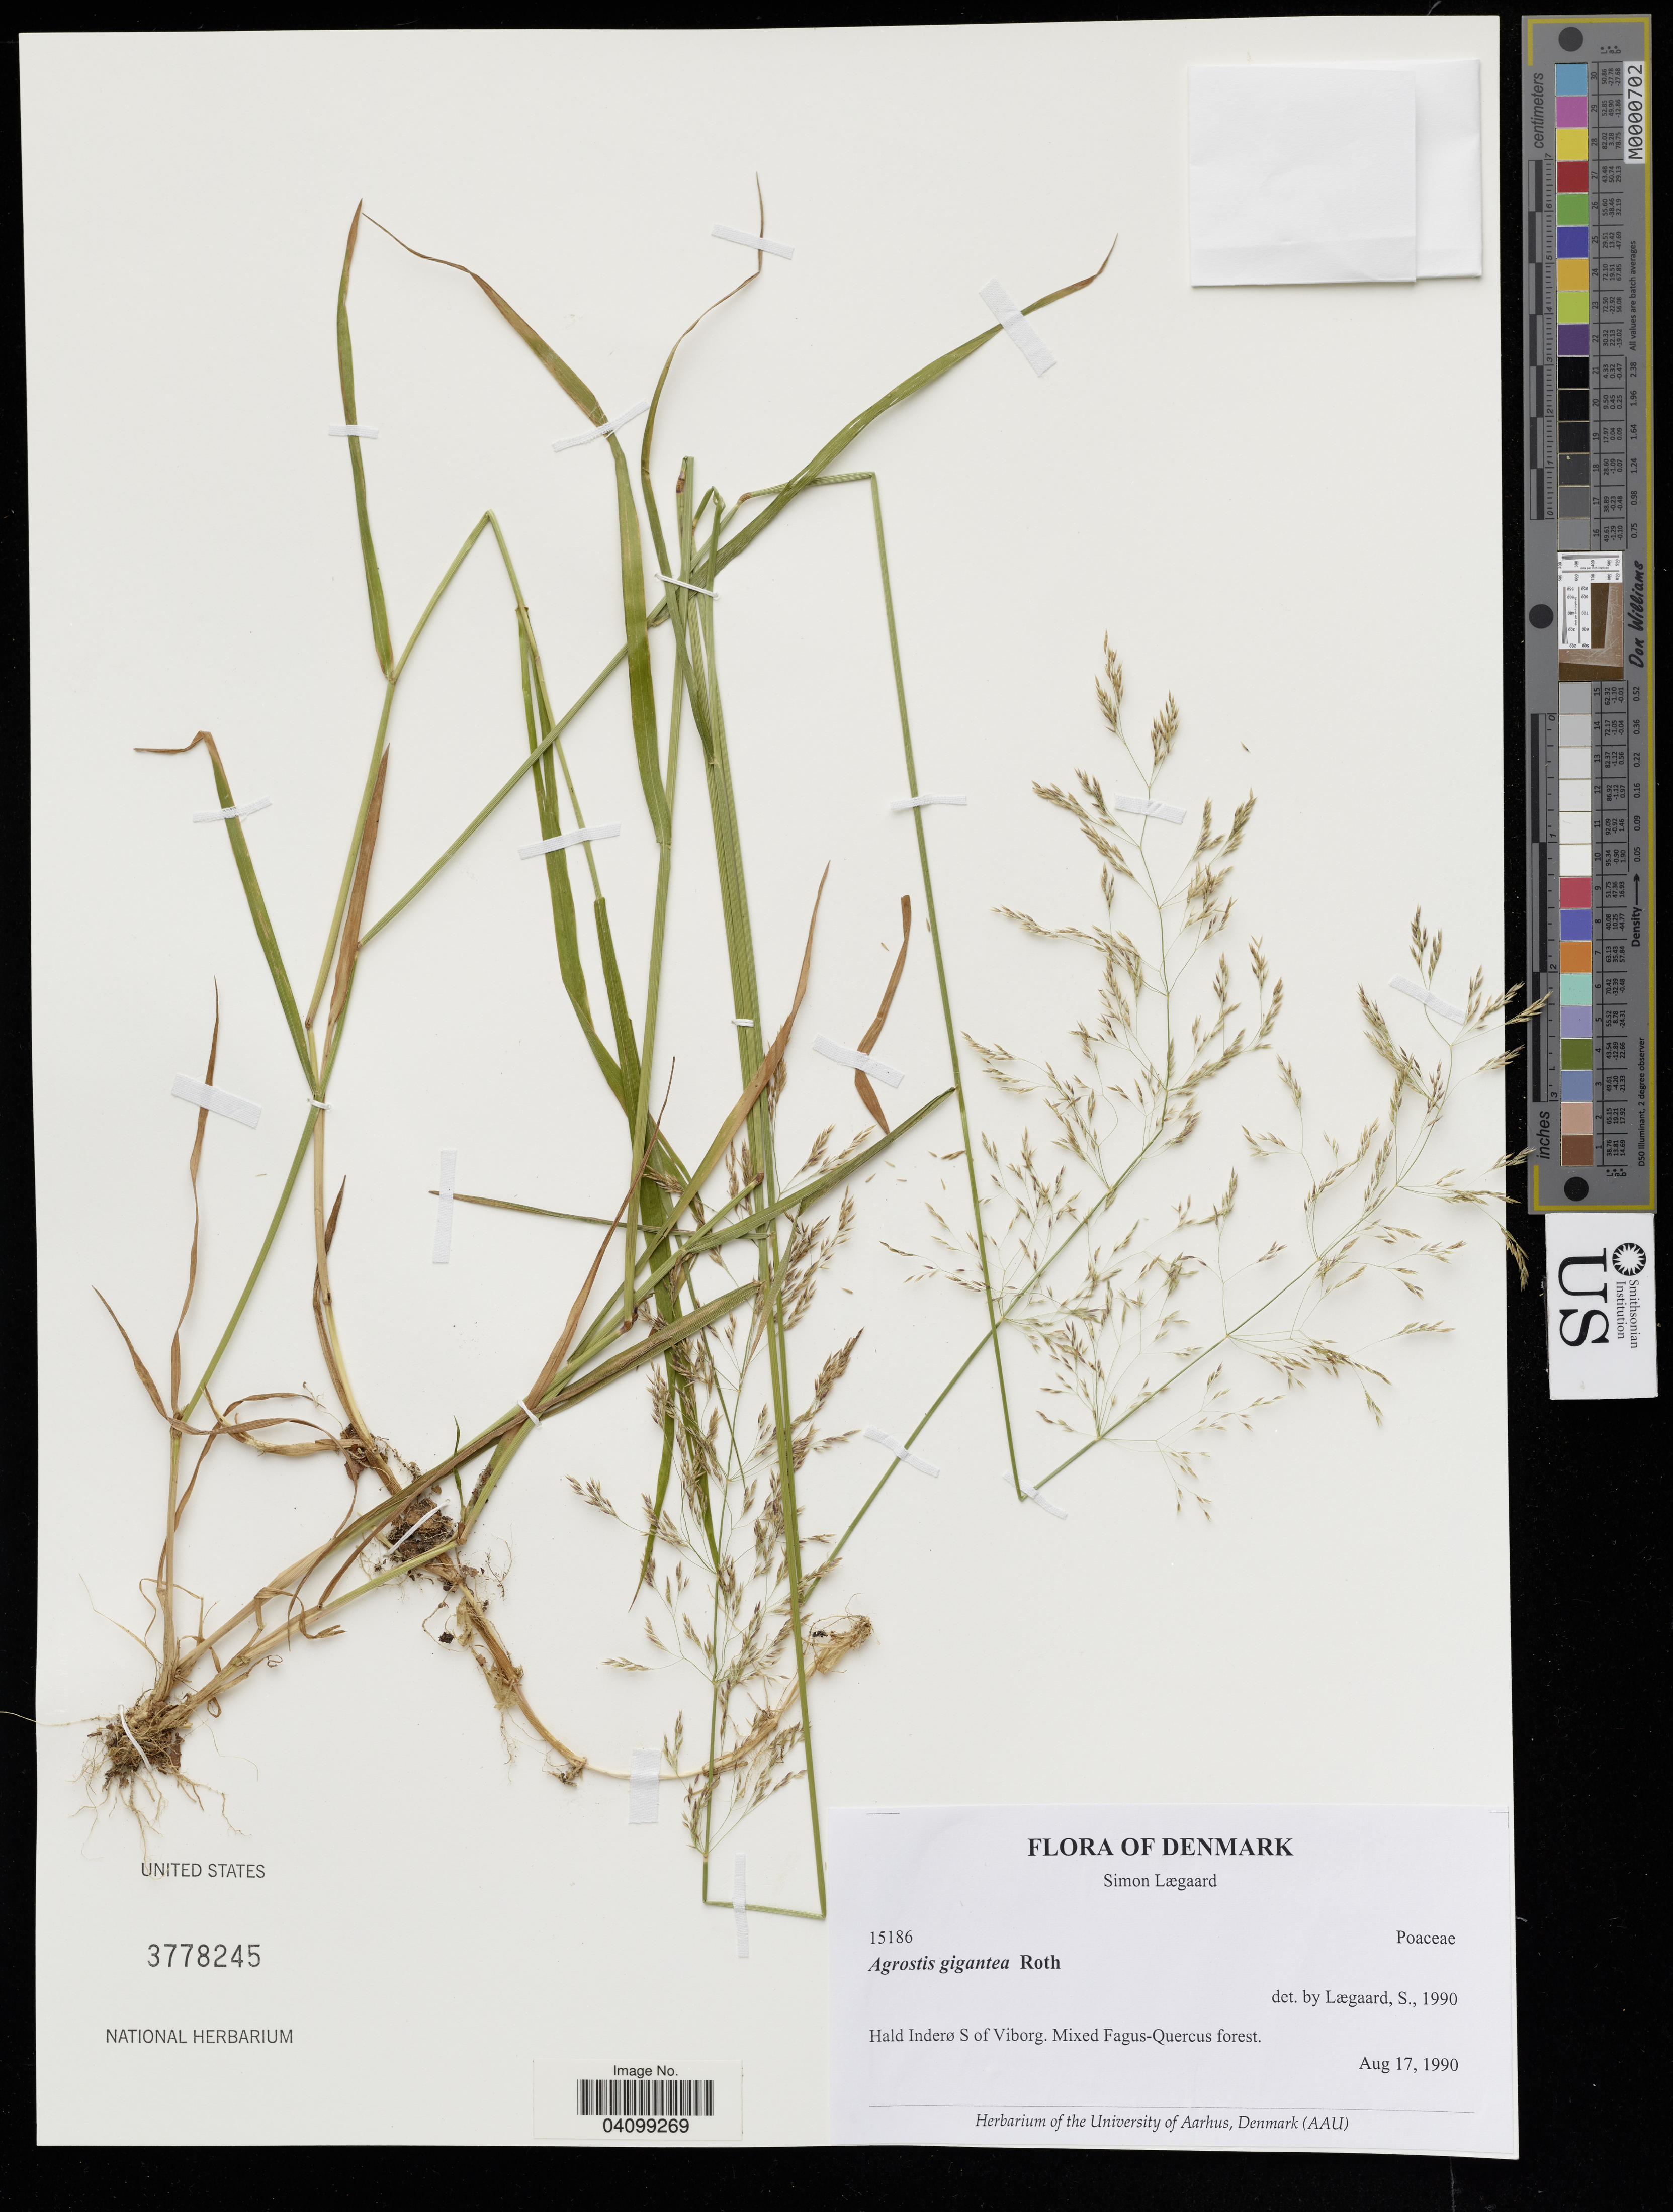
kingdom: Plantae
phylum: Tracheophyta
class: Liliopsida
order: Poales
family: Poaceae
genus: Agrostis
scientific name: Agrostis gigantea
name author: Roth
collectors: S. Lægaard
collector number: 15186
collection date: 1990-08-17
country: Denmark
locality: Hald Inderø S of Viborg.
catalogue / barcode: US 3778245